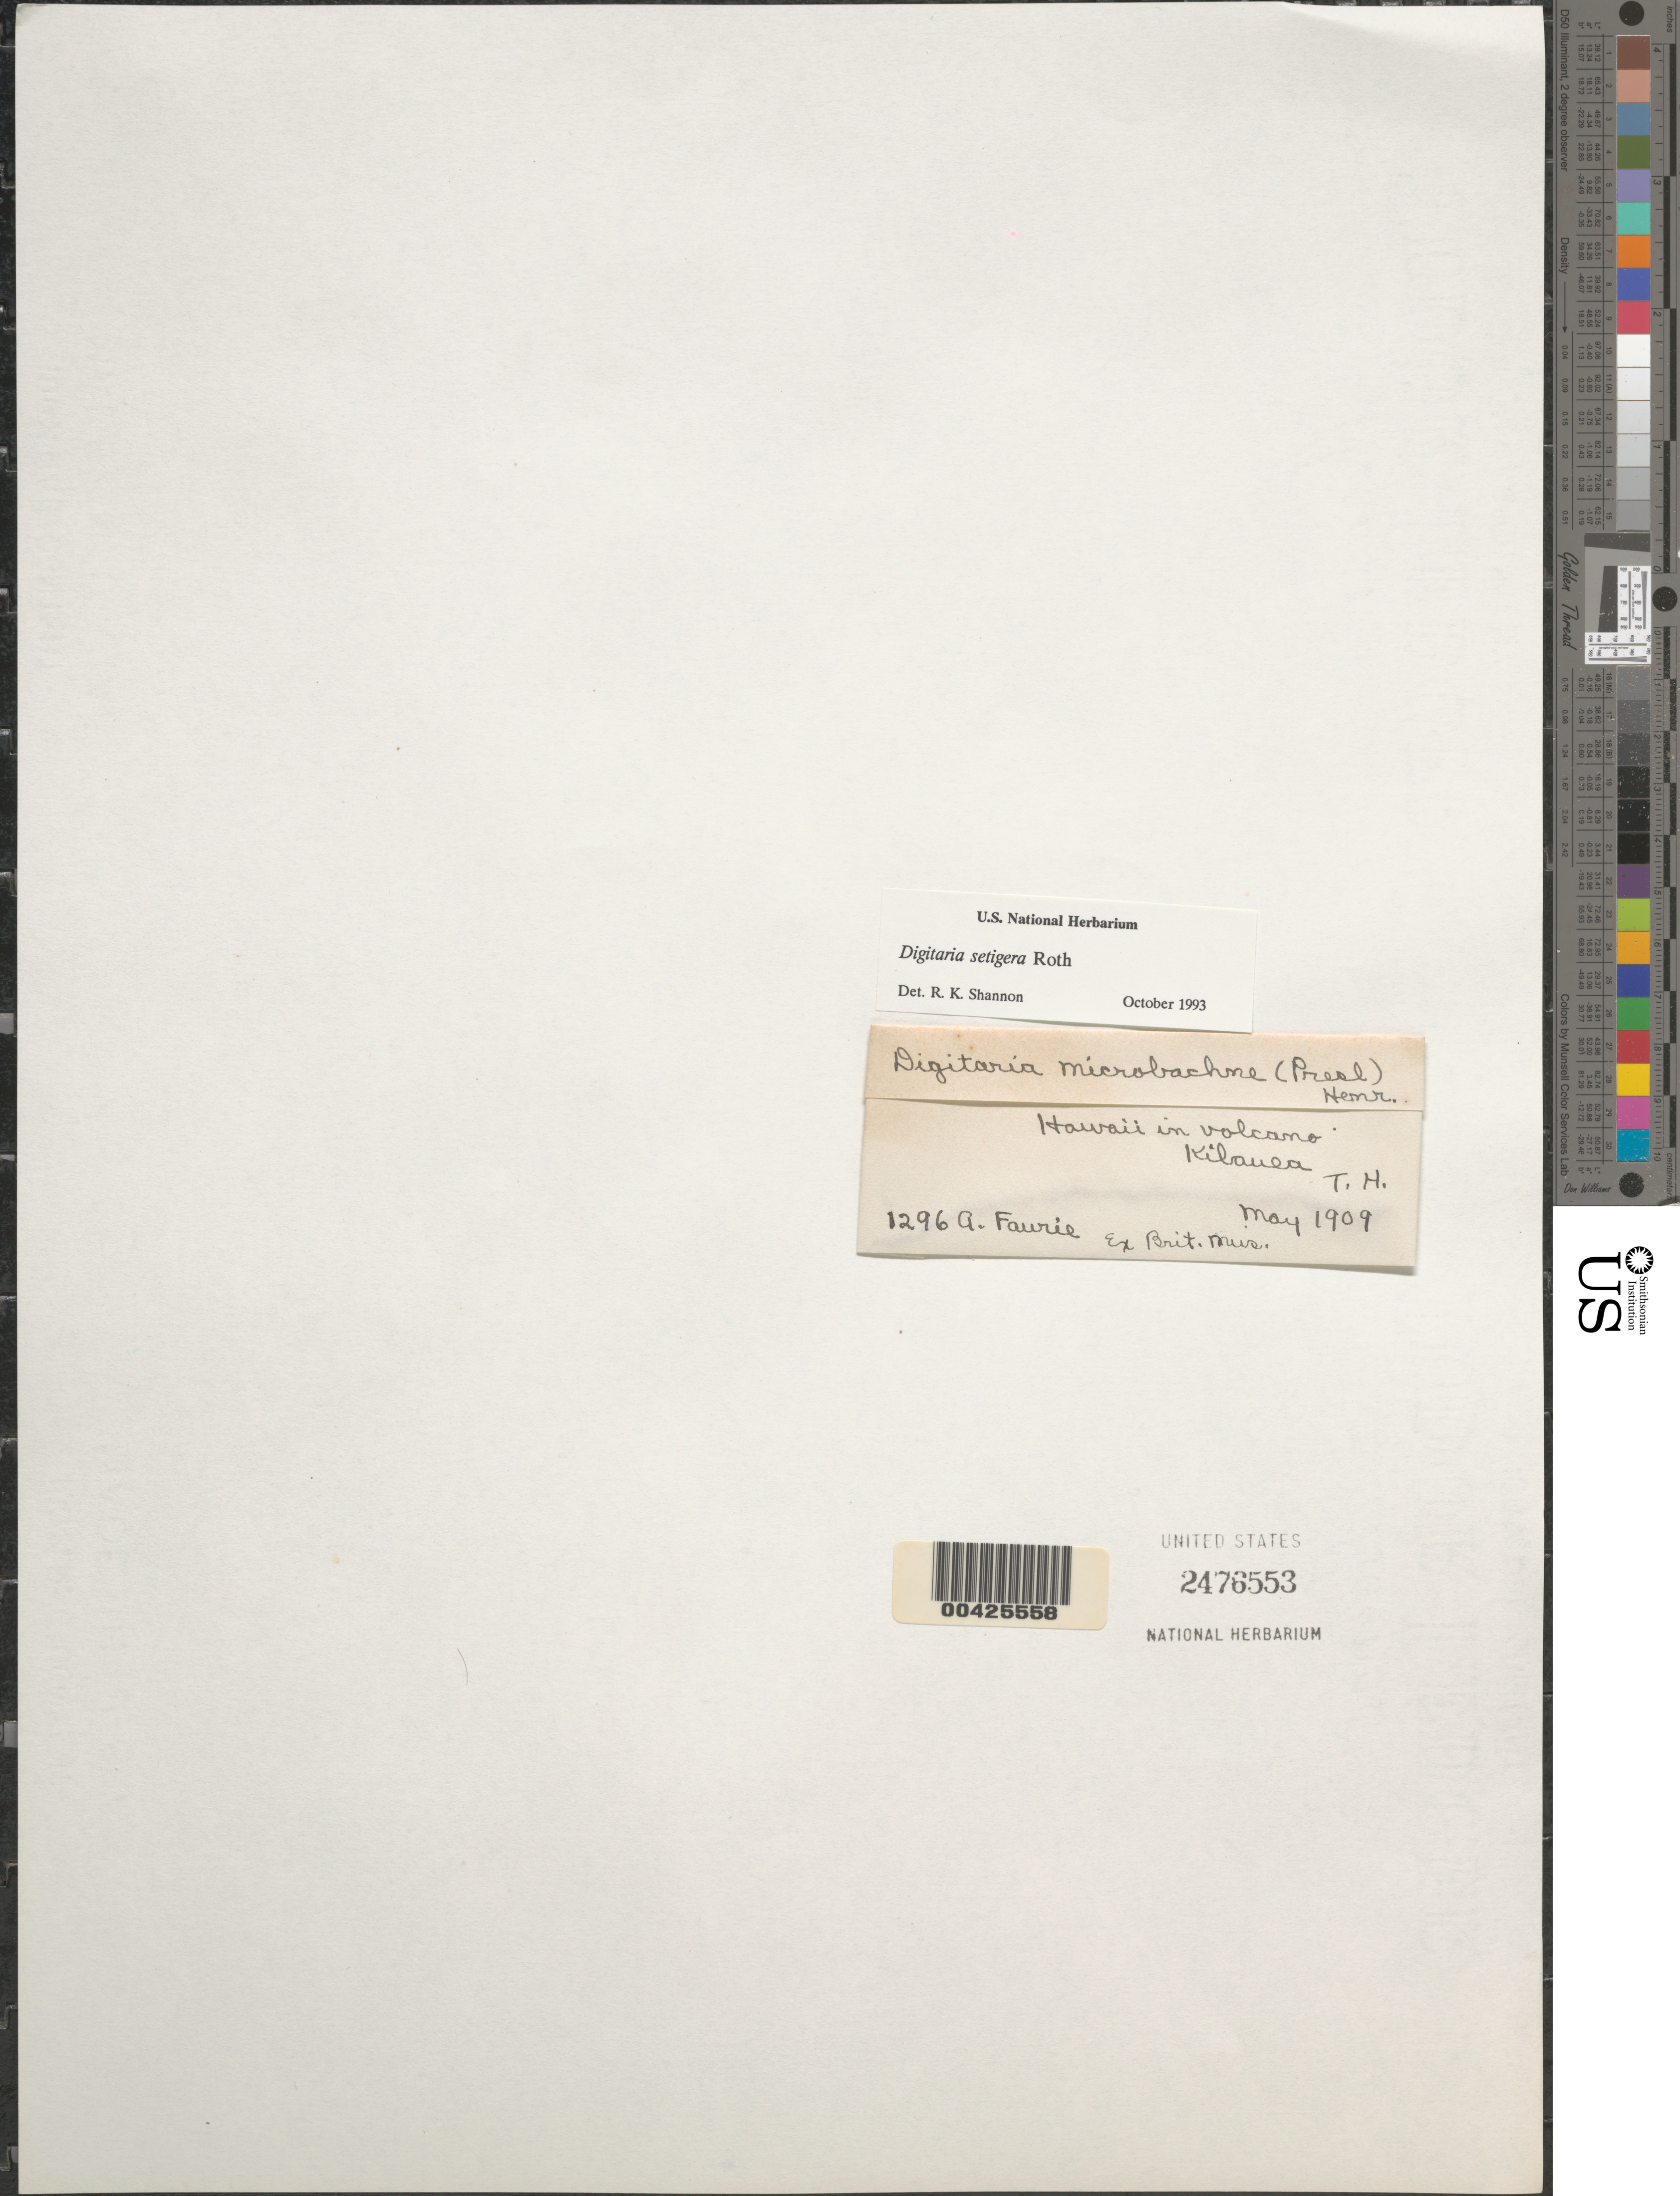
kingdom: Plantae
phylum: Tracheophyta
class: Liliopsida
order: Poales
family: Poaceae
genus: Digitaria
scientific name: Digitaria setigera var. setigera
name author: Roth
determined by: Faccenda, K.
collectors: A. Faurie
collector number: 1296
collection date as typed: May 1909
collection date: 1909-05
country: United States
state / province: Hawaii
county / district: Hawaii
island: Hawaii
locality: Volcano Kilauea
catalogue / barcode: US 2476553